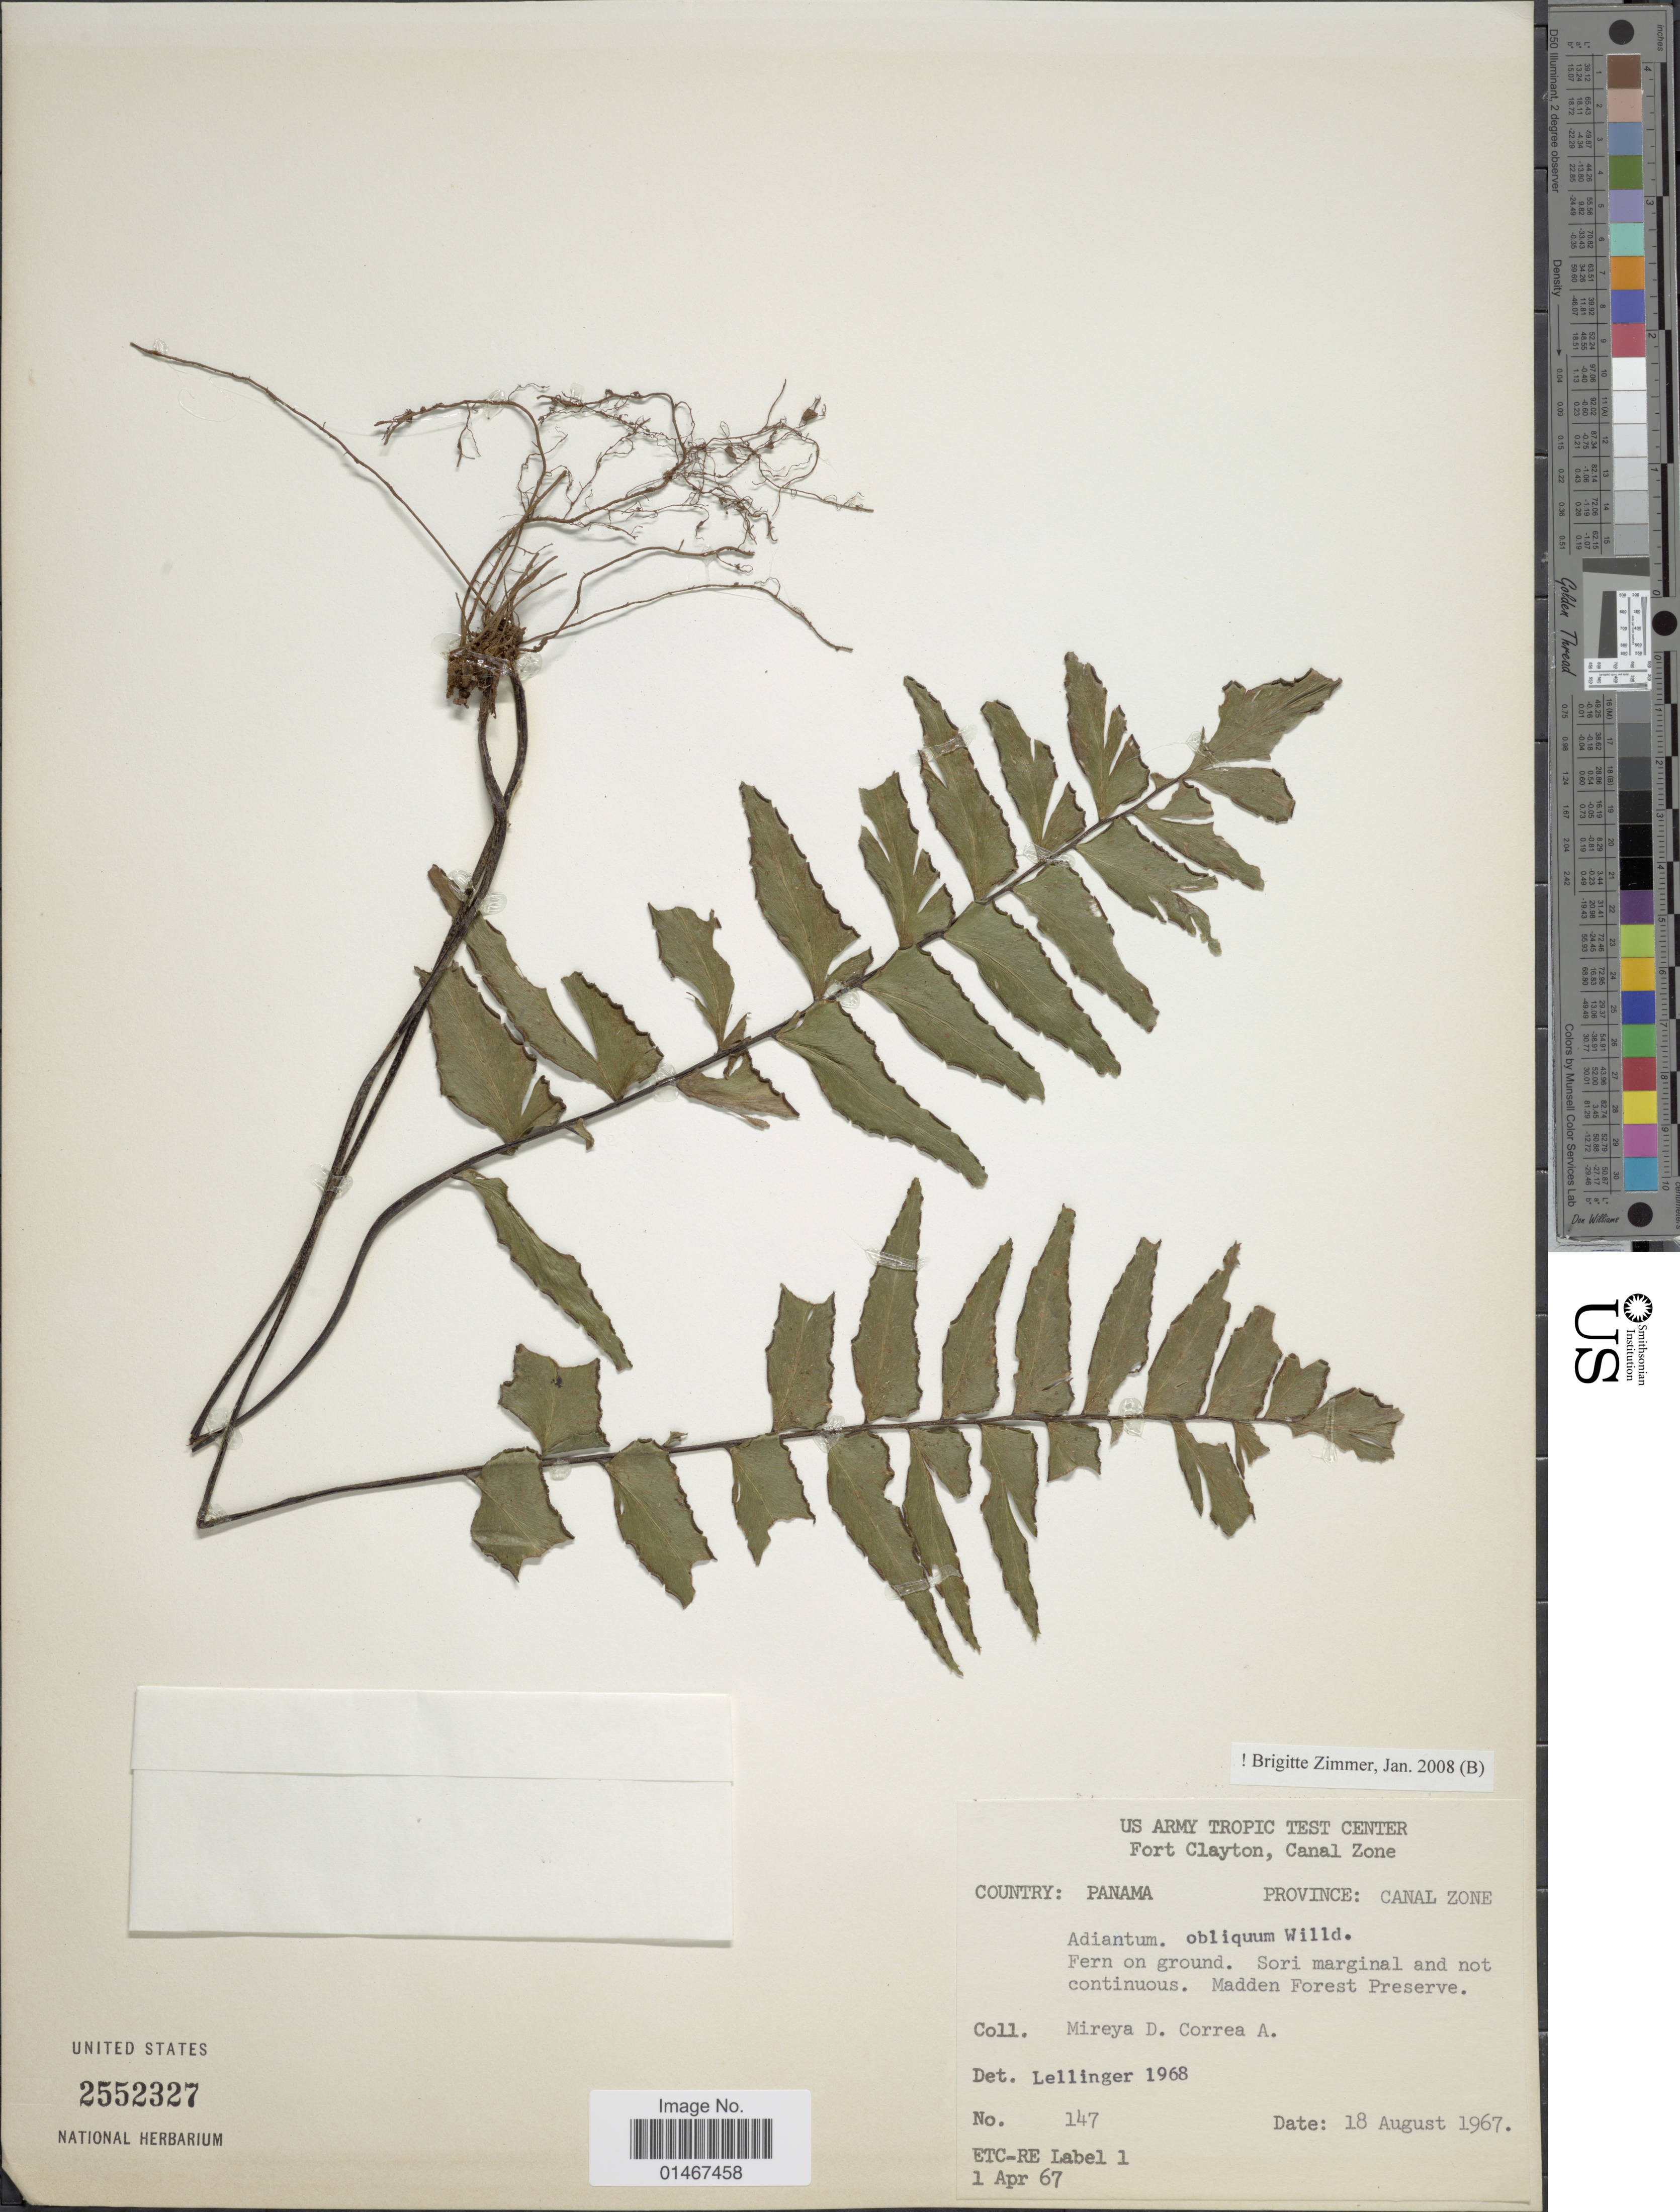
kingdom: Plantae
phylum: Tracheophyta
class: Polypodiopsida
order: Polypodiales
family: Pteridaceae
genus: Adiantum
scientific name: Adiantum obliquum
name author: Willd.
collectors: M. D. Corrêa-A.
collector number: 147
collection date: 1967-08-18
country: Panama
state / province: Colón / Panamá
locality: US Army Tropic Test Center Fort Clayton. [unsure placement] Province: Canal Zone. Madden Forest Reserve.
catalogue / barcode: US 2552327